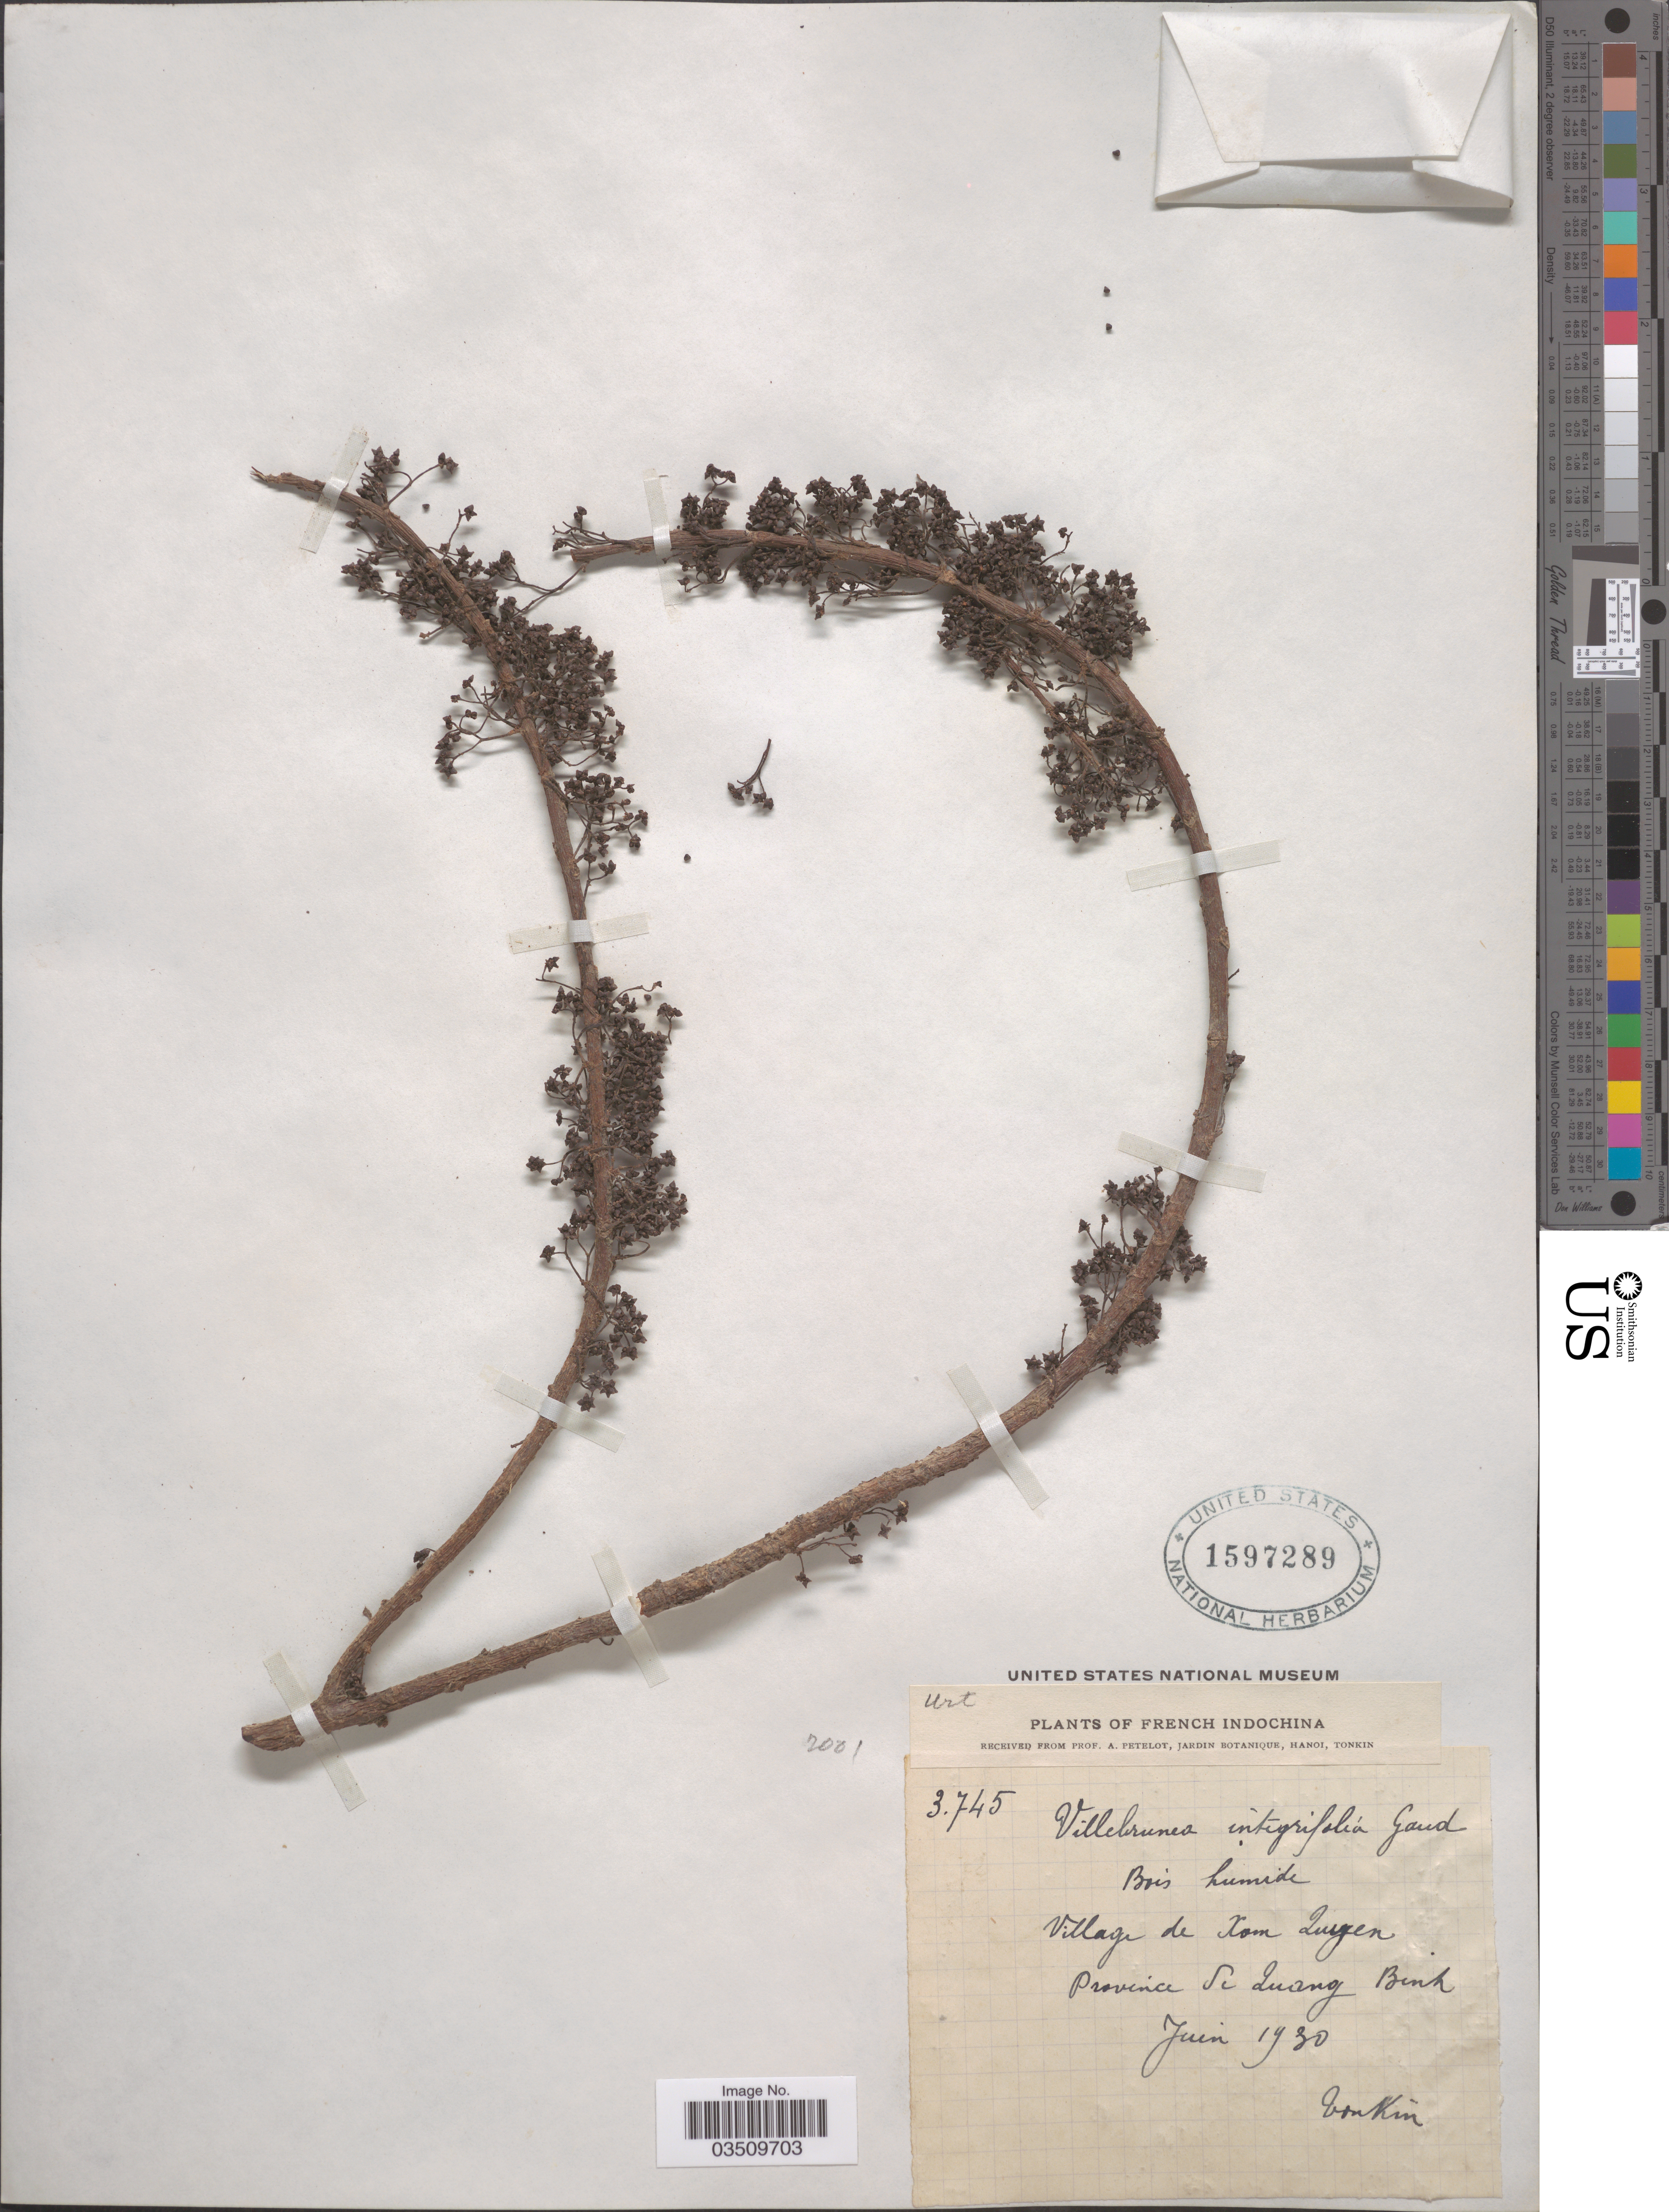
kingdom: Plantae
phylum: Tracheophyta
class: Magnoliopsida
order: Rosales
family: Urticaceae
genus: Oreocnide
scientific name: Oreocnide integrifolia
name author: (Gaudich.) Miq.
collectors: P. A. Pételot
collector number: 3745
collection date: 1930-06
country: Vietnam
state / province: Quang Binh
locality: French Indochina. Village de Xom Zuyen. [interpreted]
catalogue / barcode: US 1597289